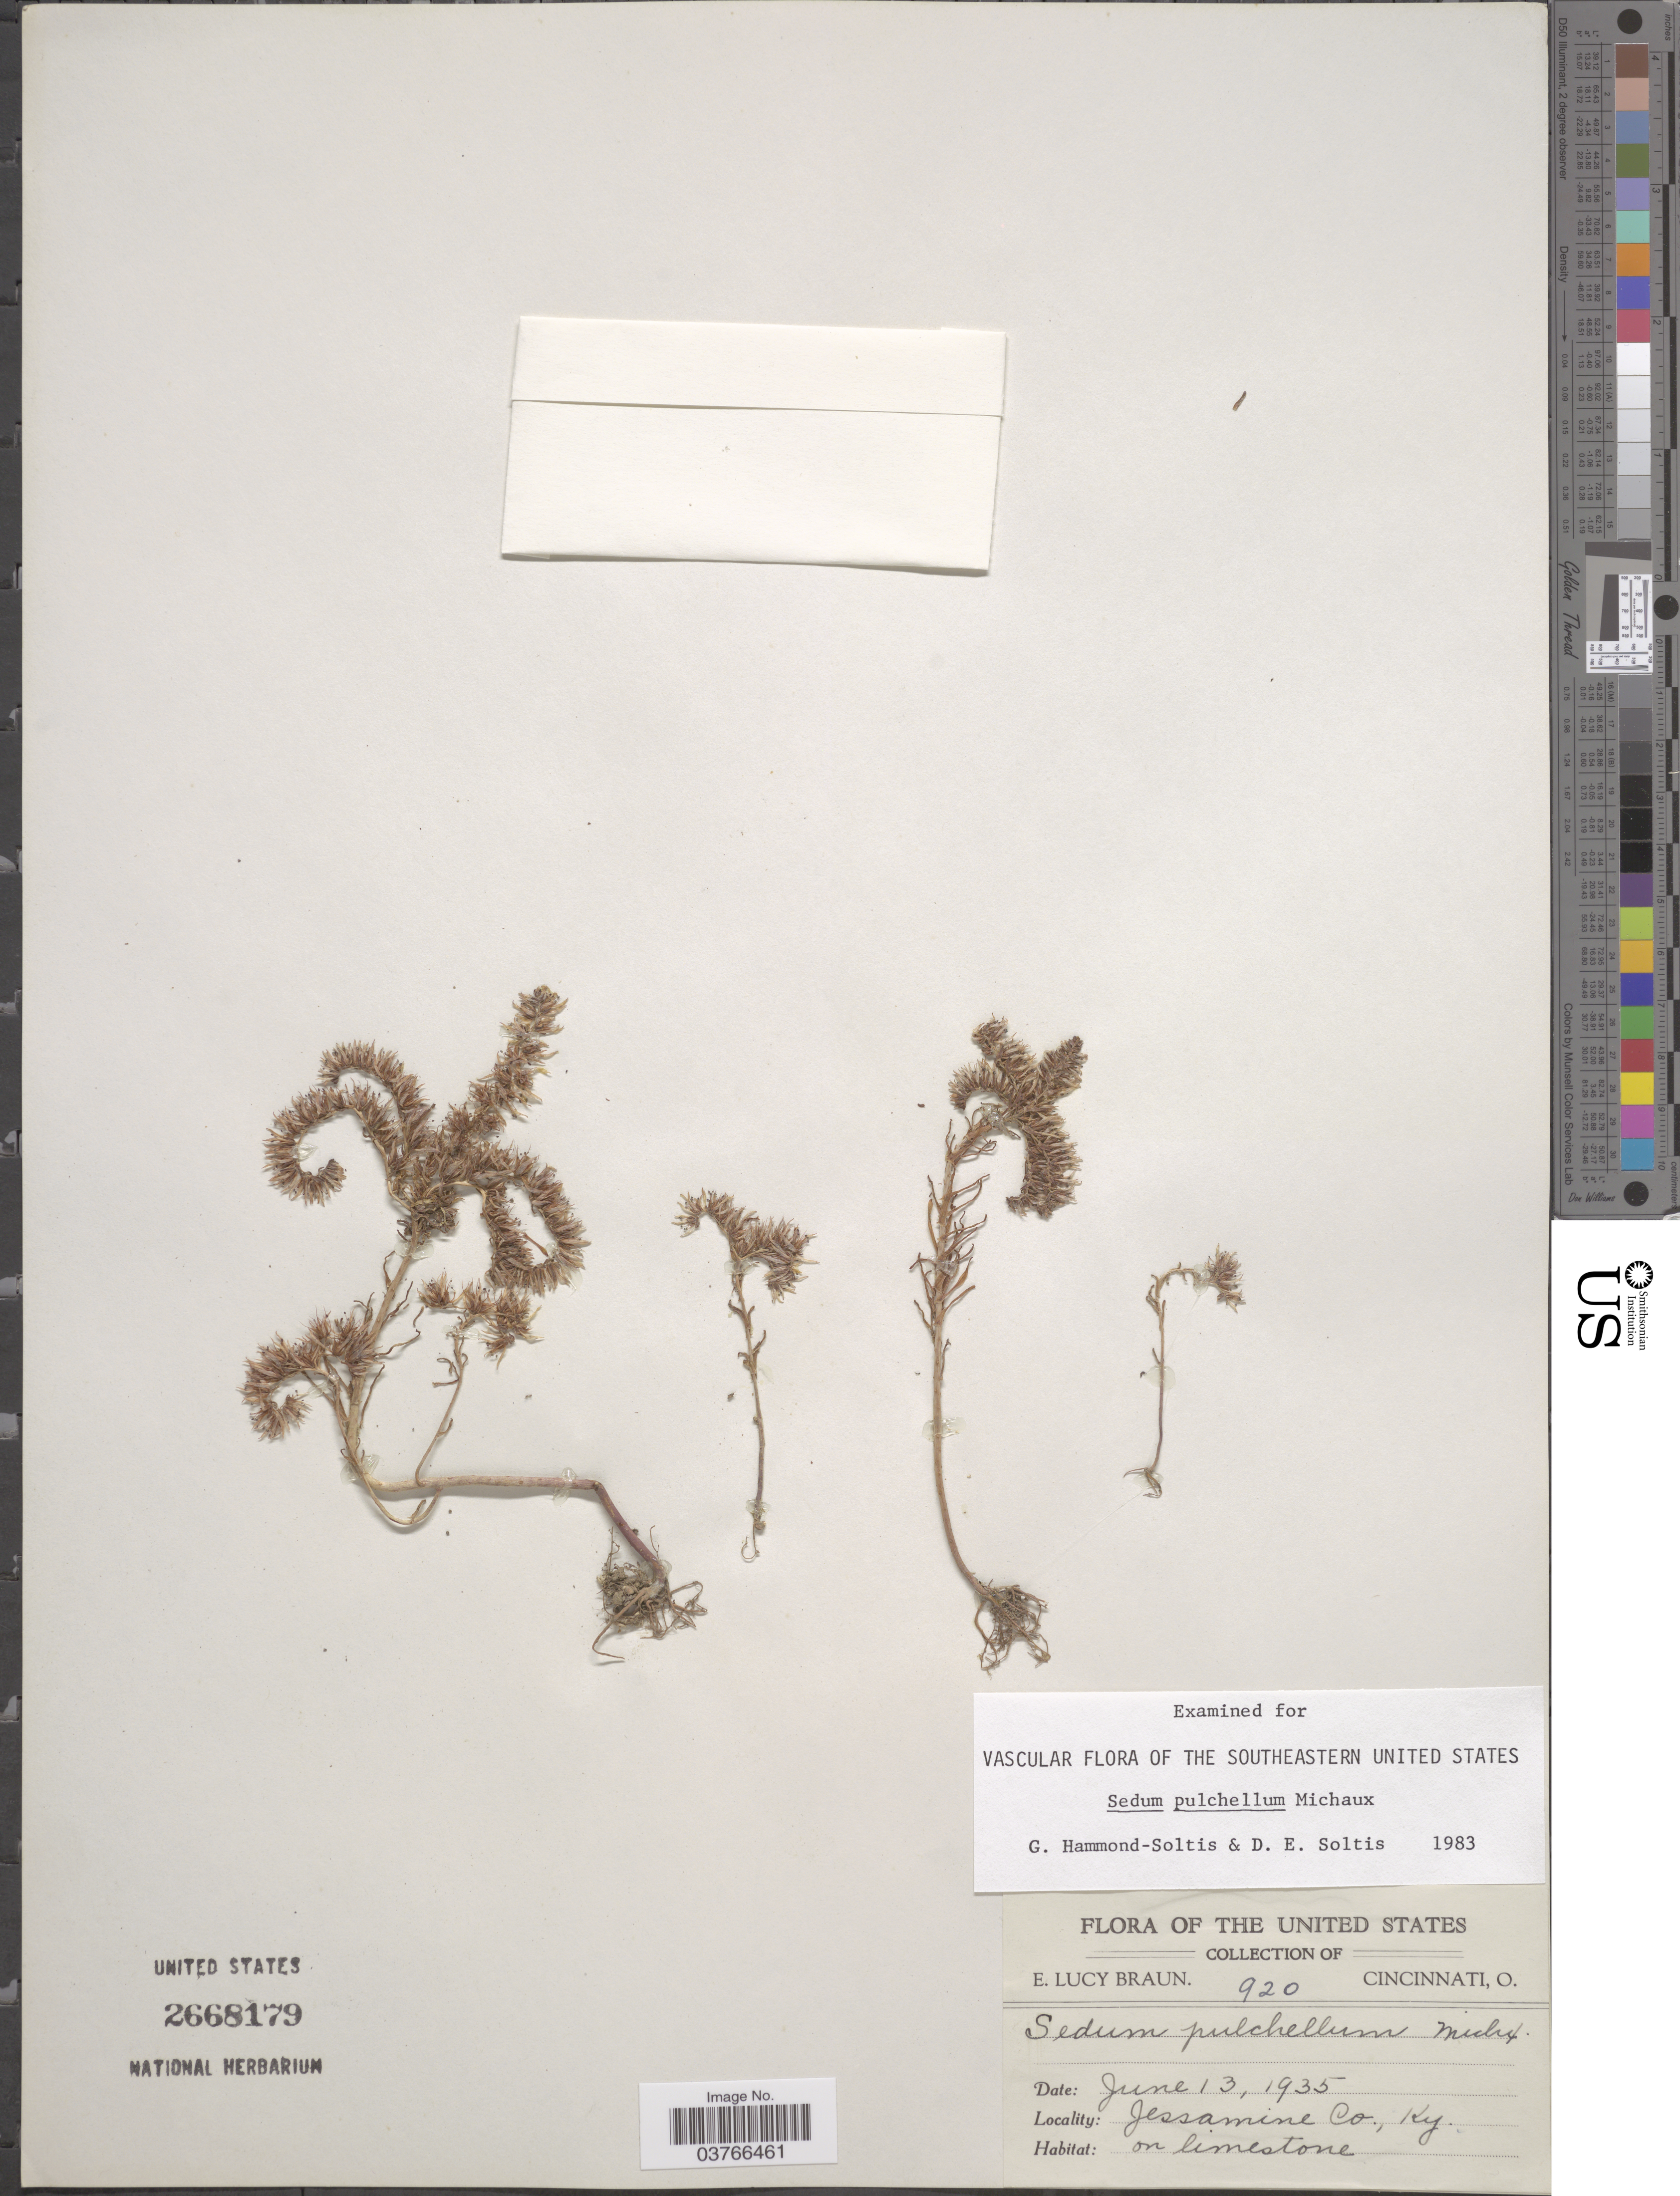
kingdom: Plantae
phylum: Tracheophyta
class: Magnoliopsida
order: Saxifragales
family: Crassulaceae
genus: Sedum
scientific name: Sedum pulchellum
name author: Michx.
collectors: E. L. Braun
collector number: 920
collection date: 1935-06-13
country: United States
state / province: Kentucky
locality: Jessamine Co.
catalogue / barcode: US 2668179